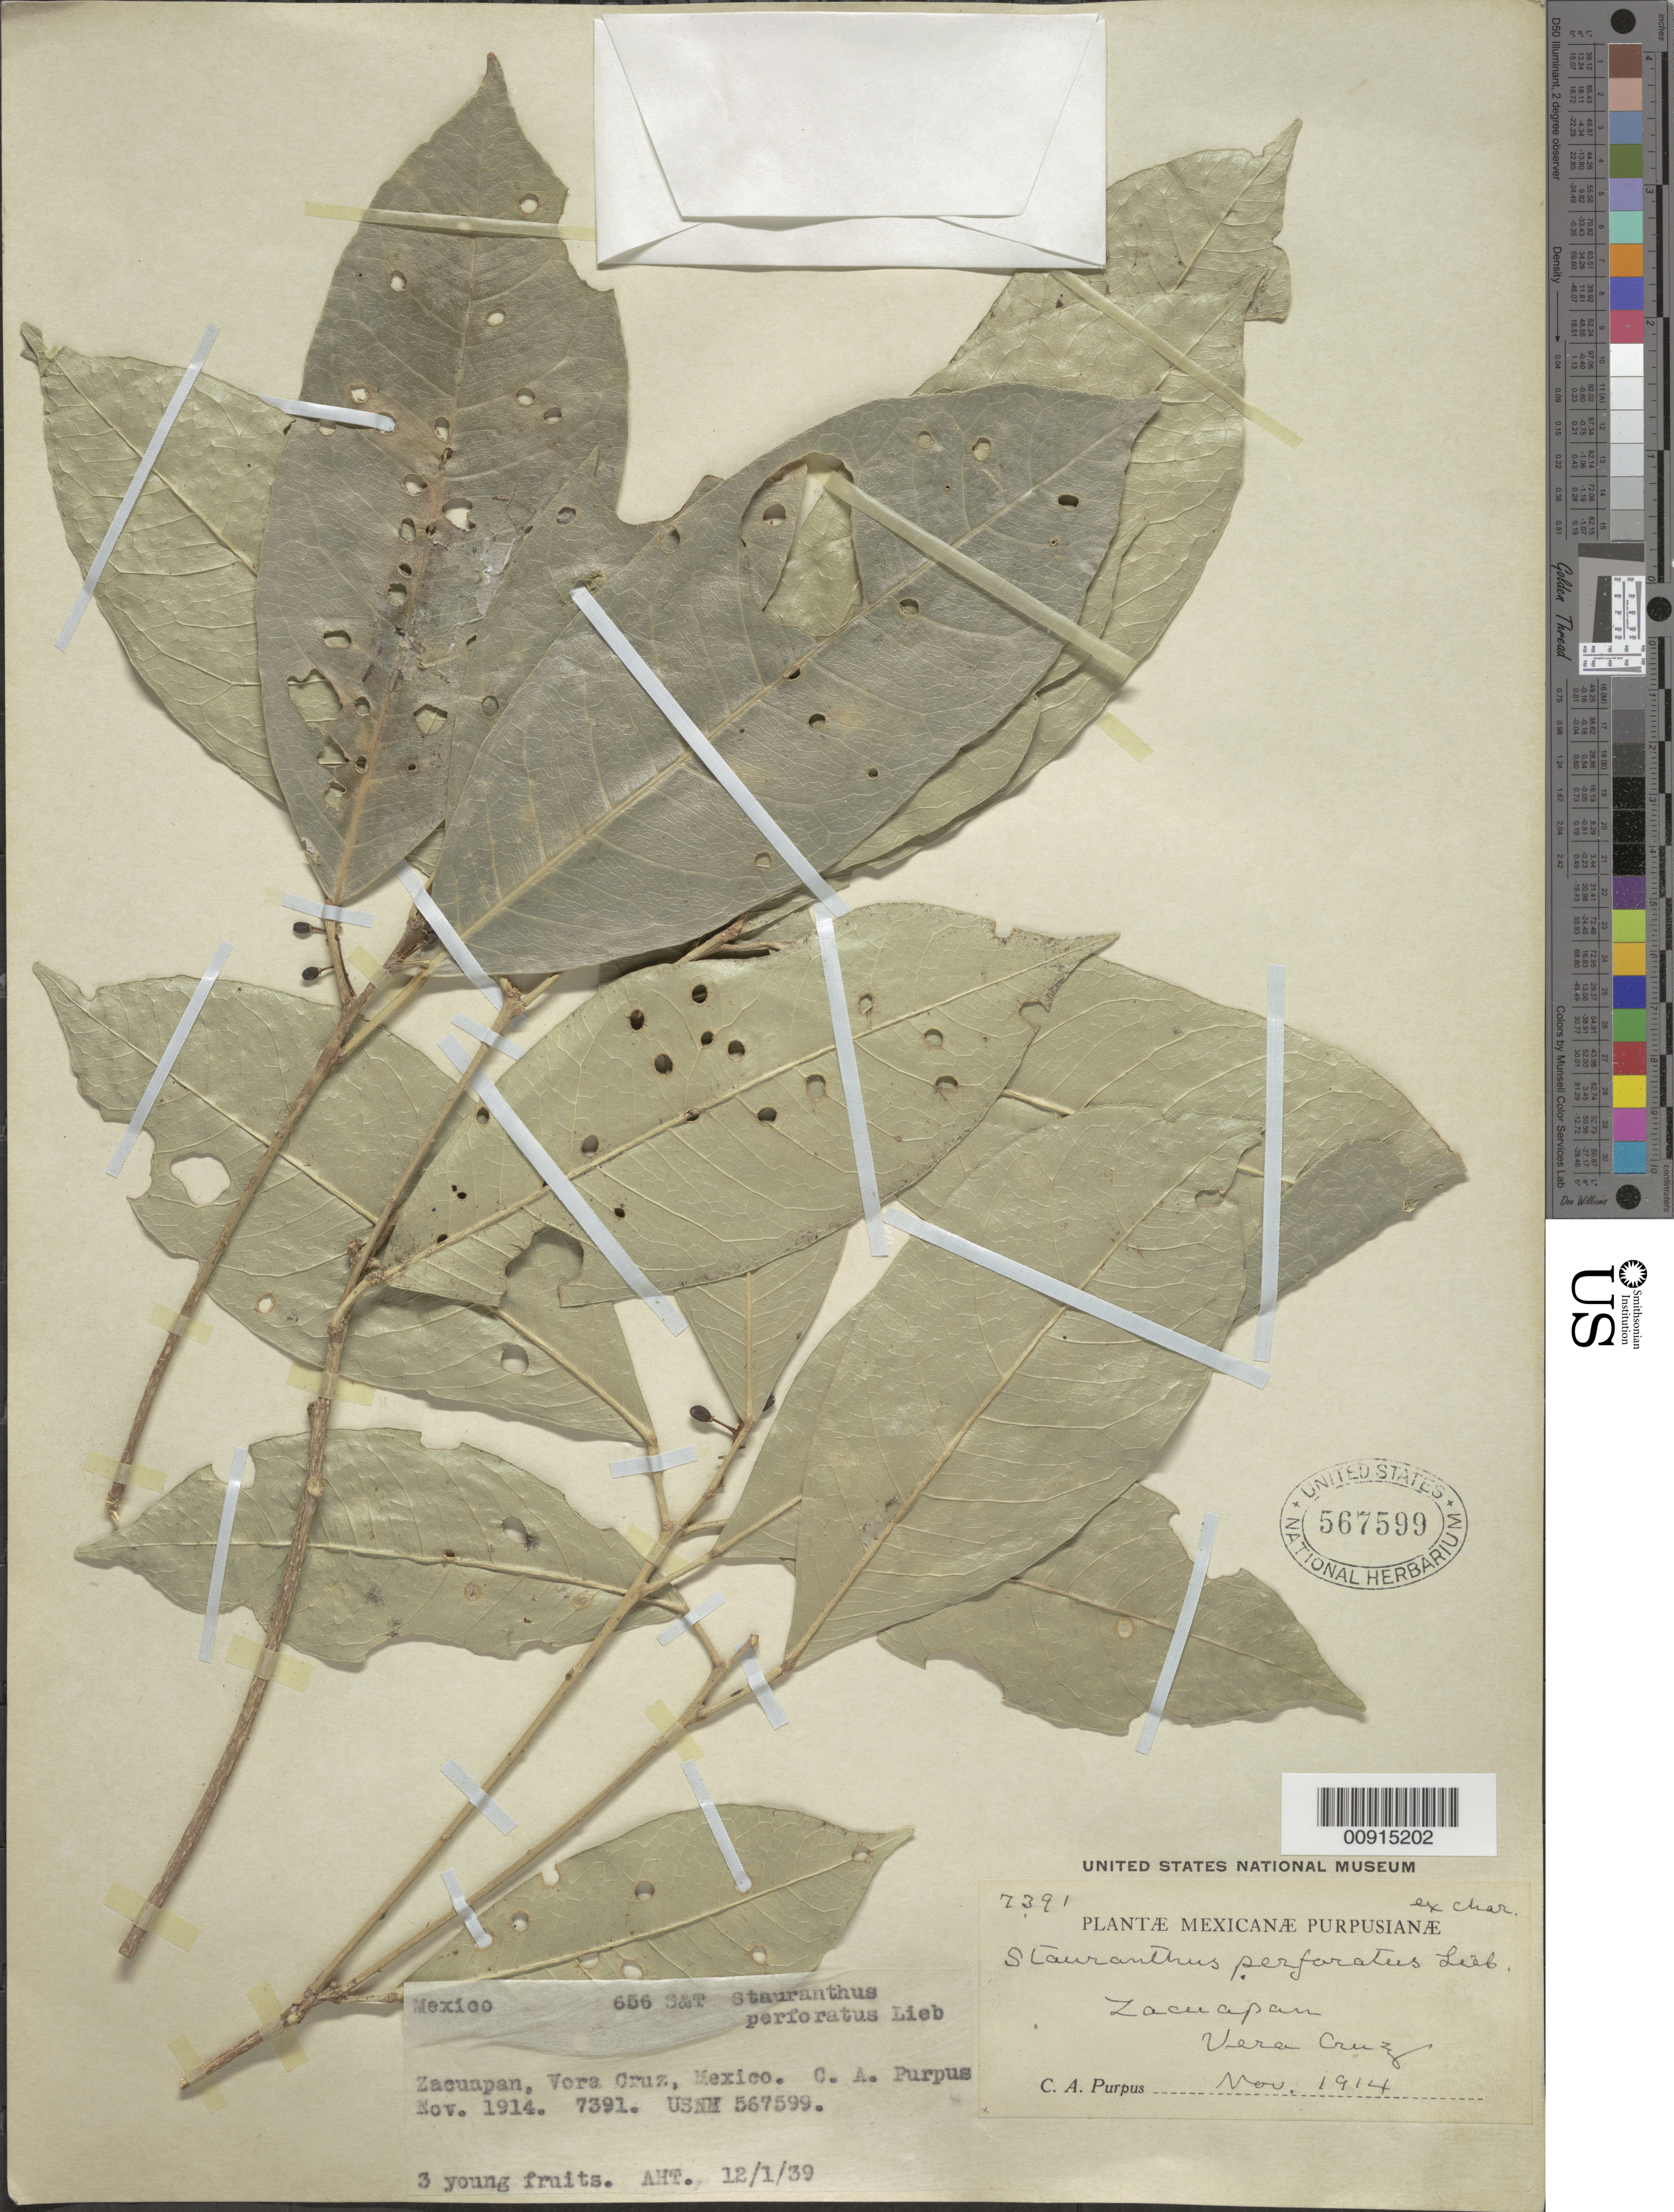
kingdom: Plantae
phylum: Tracheophyta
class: Magnoliopsida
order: Sapindales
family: Rutaceae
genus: Stauranthus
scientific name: Stauranthus perforatus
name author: Liebm.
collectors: C. A. Purpus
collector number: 7391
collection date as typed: Nov 1914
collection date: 1914-11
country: Mexico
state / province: Veracruz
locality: Zacuapan, Veracruz.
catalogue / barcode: US 567599